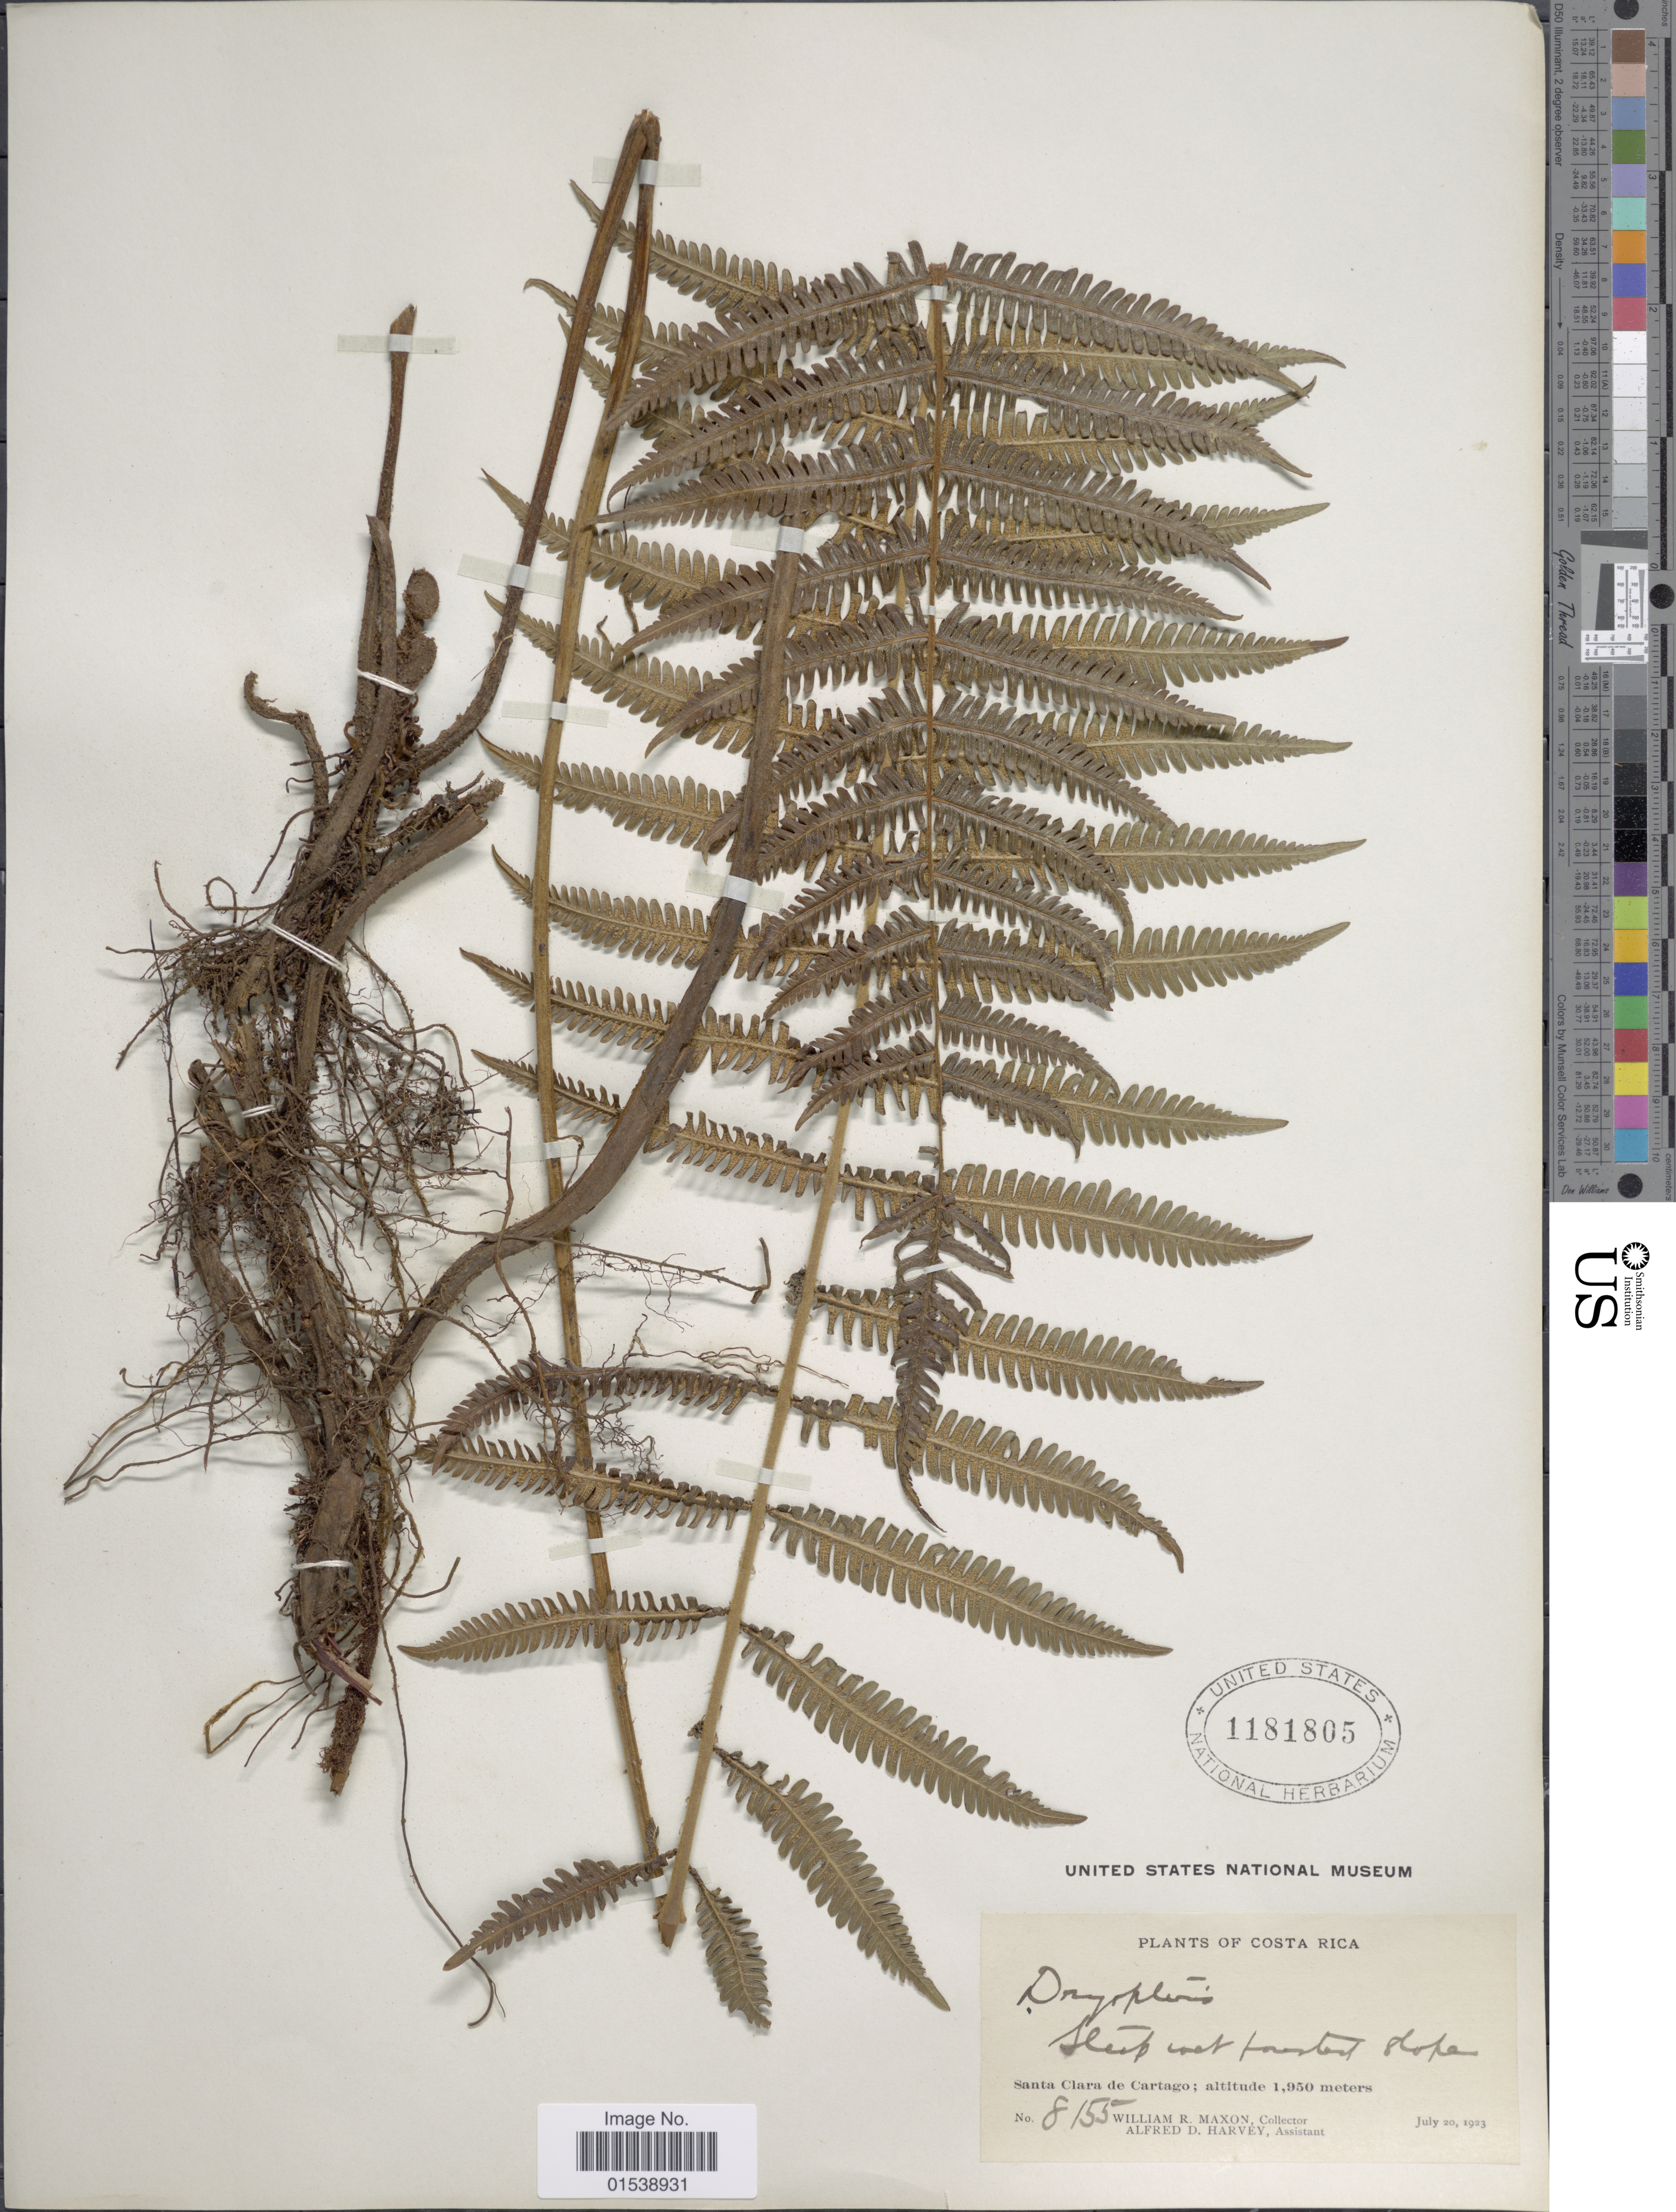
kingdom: Plantae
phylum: Tracheophyta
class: Polypodiopsida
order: Polypodiales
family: Thelypteridaceae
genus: Amauropelta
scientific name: Amauropelta rudis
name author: (Kunze) Pic. Serm.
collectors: W. R. Maxon & A. D. Harvey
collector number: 8155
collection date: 1923-07-20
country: Costa Rica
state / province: Cartago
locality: Santa Clara de Cartago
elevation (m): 1950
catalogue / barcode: US 1181805